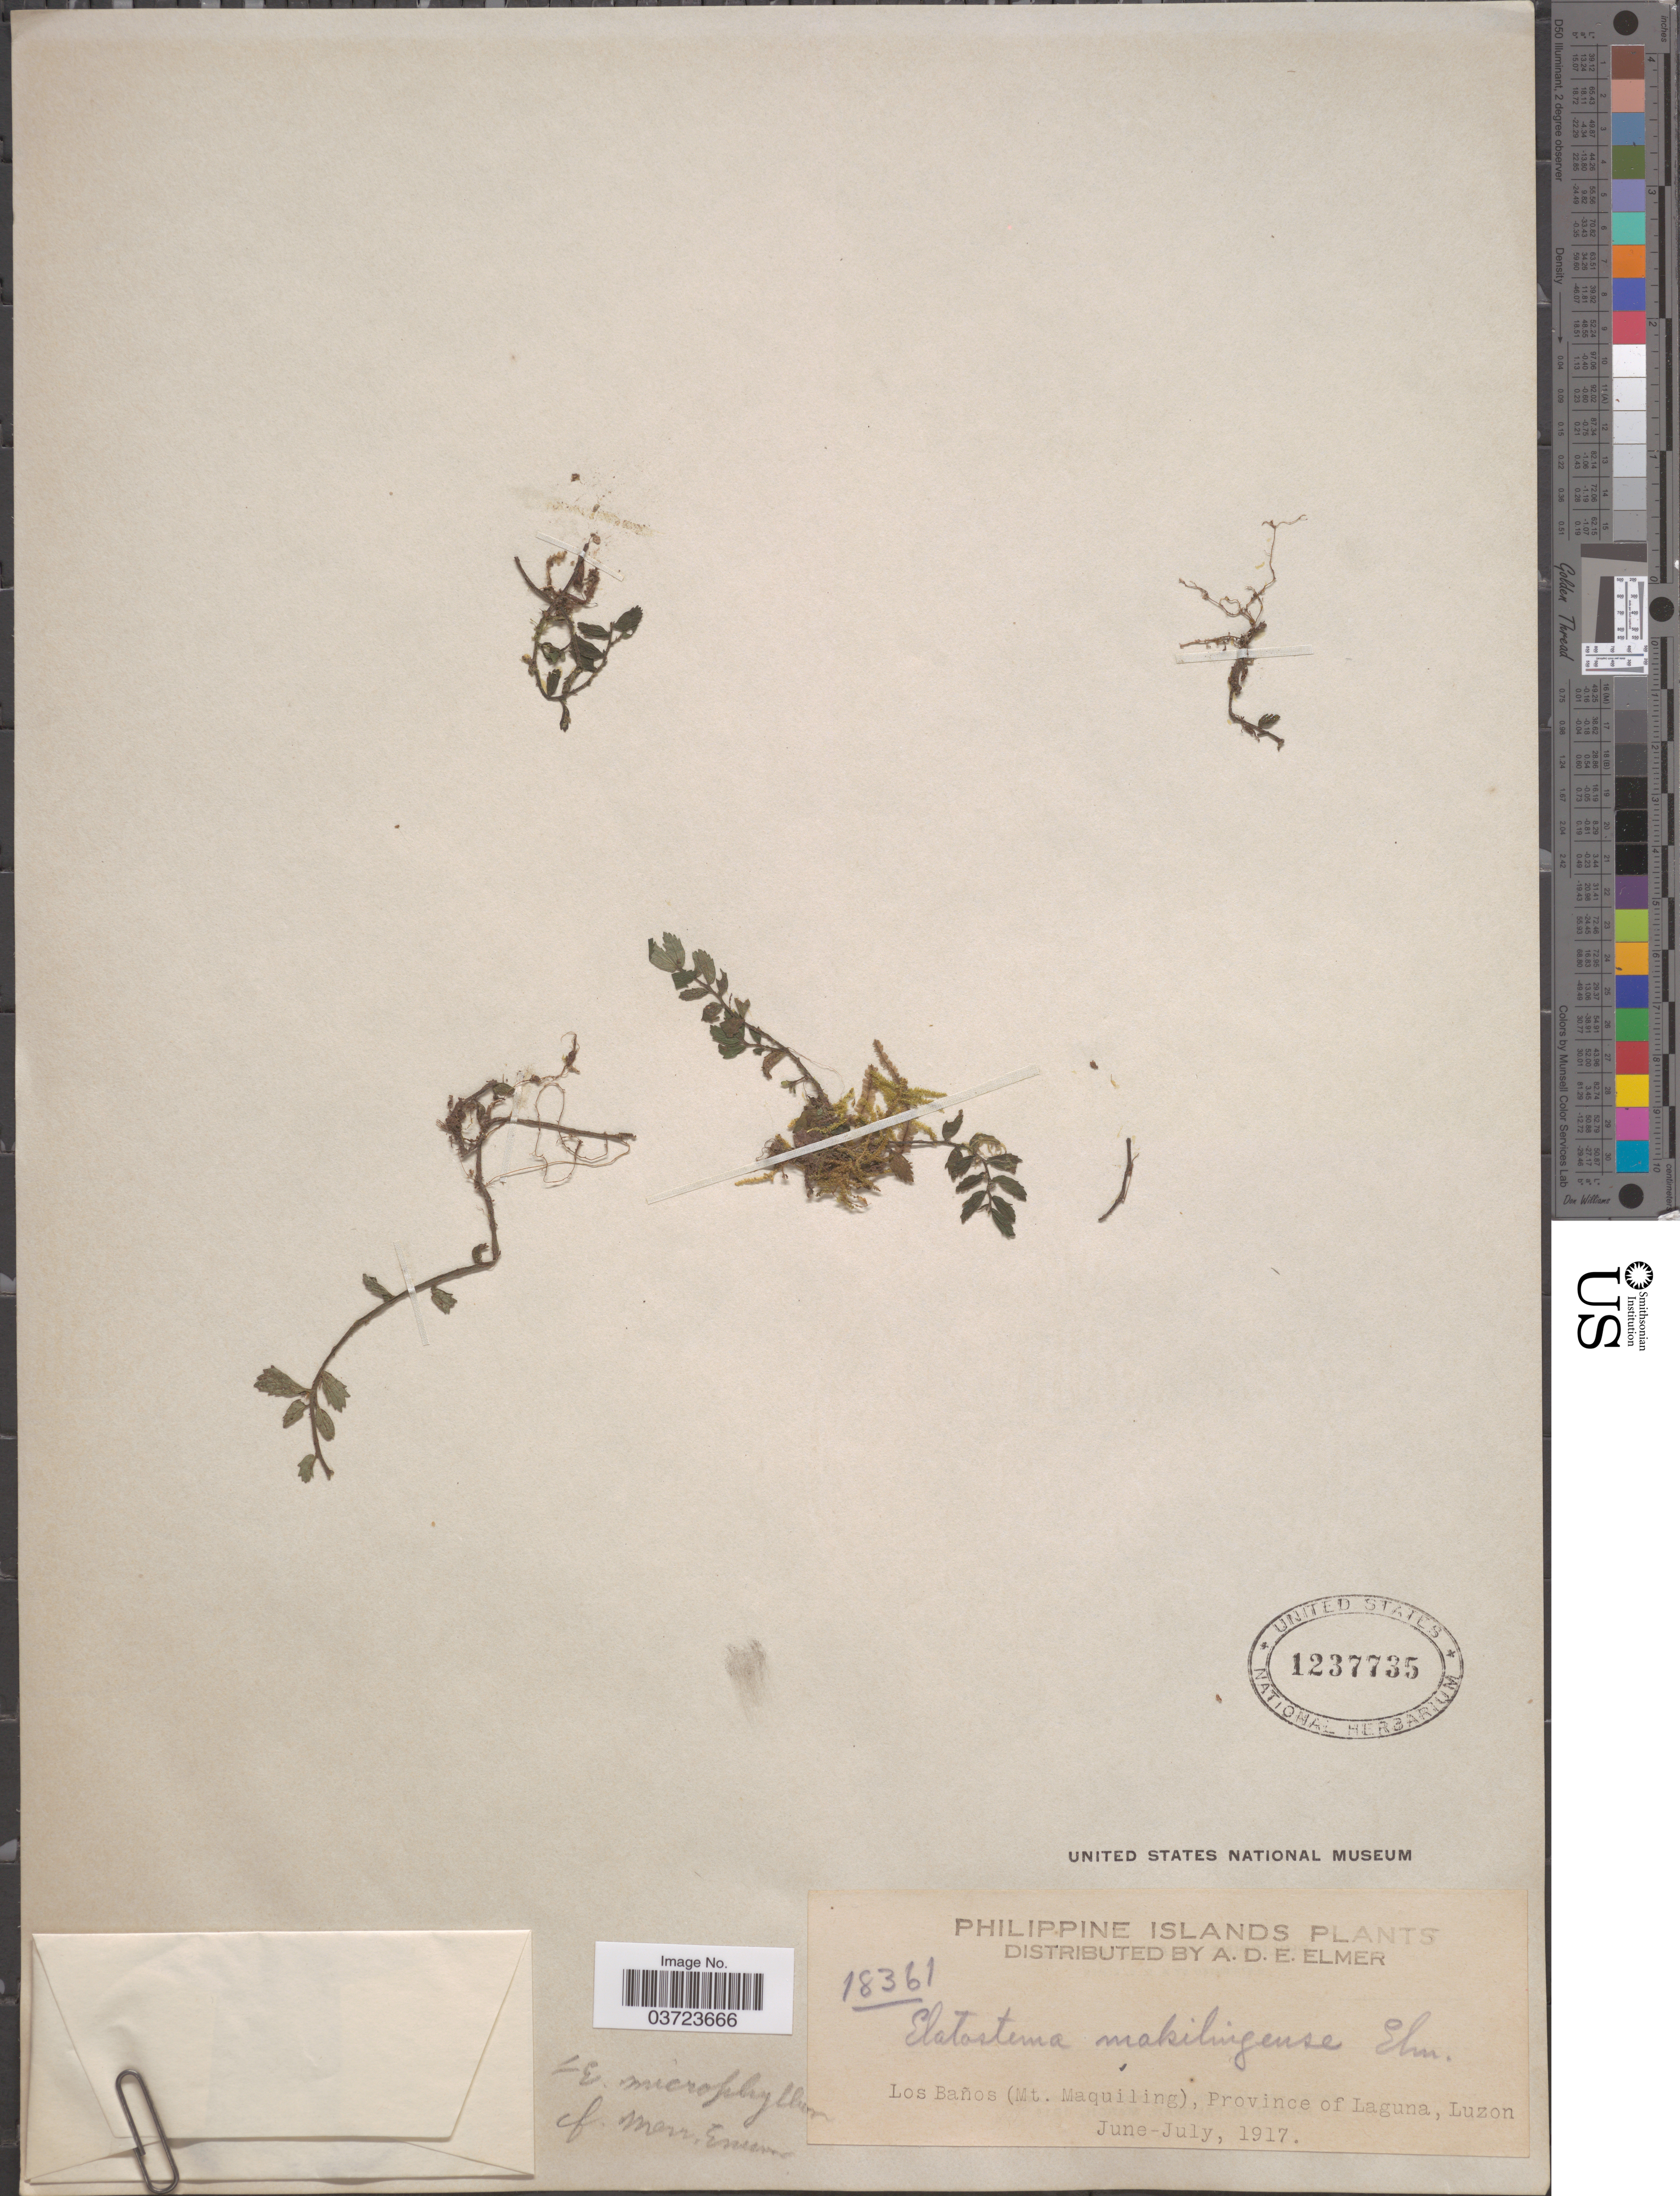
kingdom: Plantae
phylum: Tracheophyta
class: Magnoliopsida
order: Rosales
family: Urticaceae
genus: Elatostema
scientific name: Elatostema macrophyllum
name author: Brongn.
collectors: A. D. E. Elmer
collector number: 18361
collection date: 1917-06/1917-07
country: Philippines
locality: Philippine Islands. Los Baños (Mt. Maquiling), Province of Laguna, Luzon.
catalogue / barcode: US 1237735